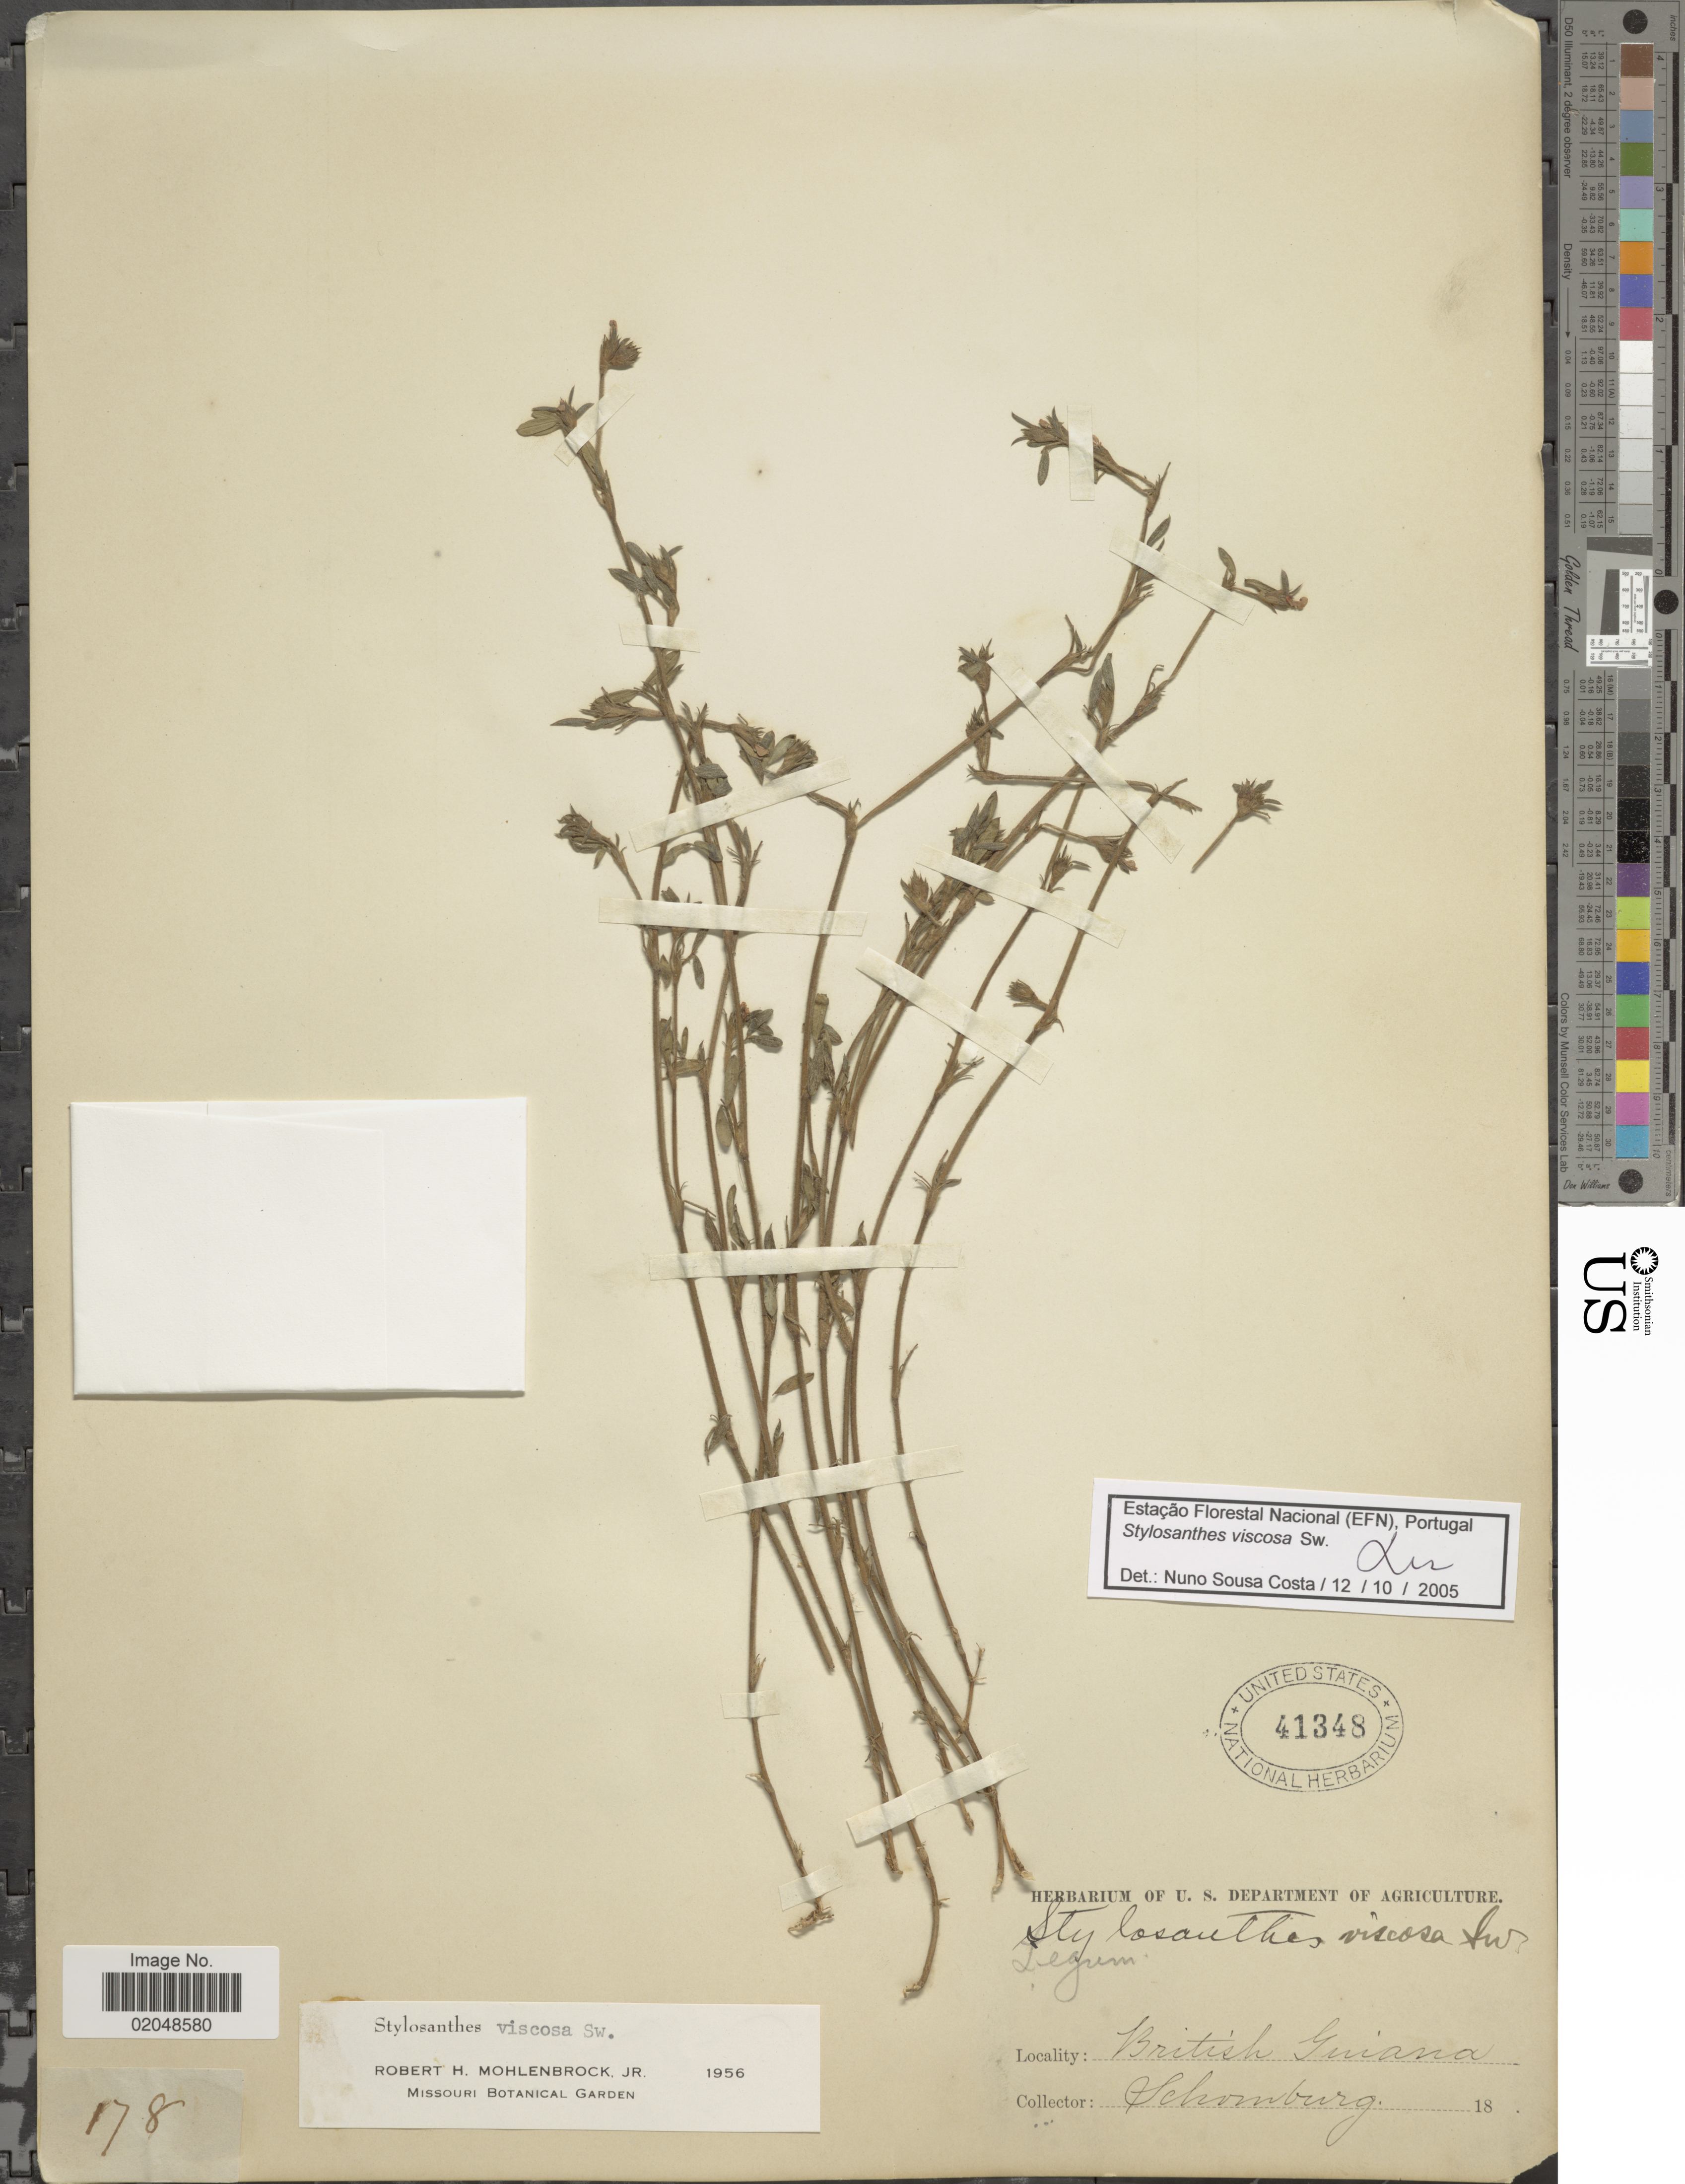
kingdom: Plantae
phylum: Tracheophyta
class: Magnoliopsida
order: Fabales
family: Fabaceae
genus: Stylosanthes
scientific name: Stylosanthes viscosa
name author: Sw.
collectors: -. Schomburgh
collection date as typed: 18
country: Guyana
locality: British Guiana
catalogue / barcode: US 41348